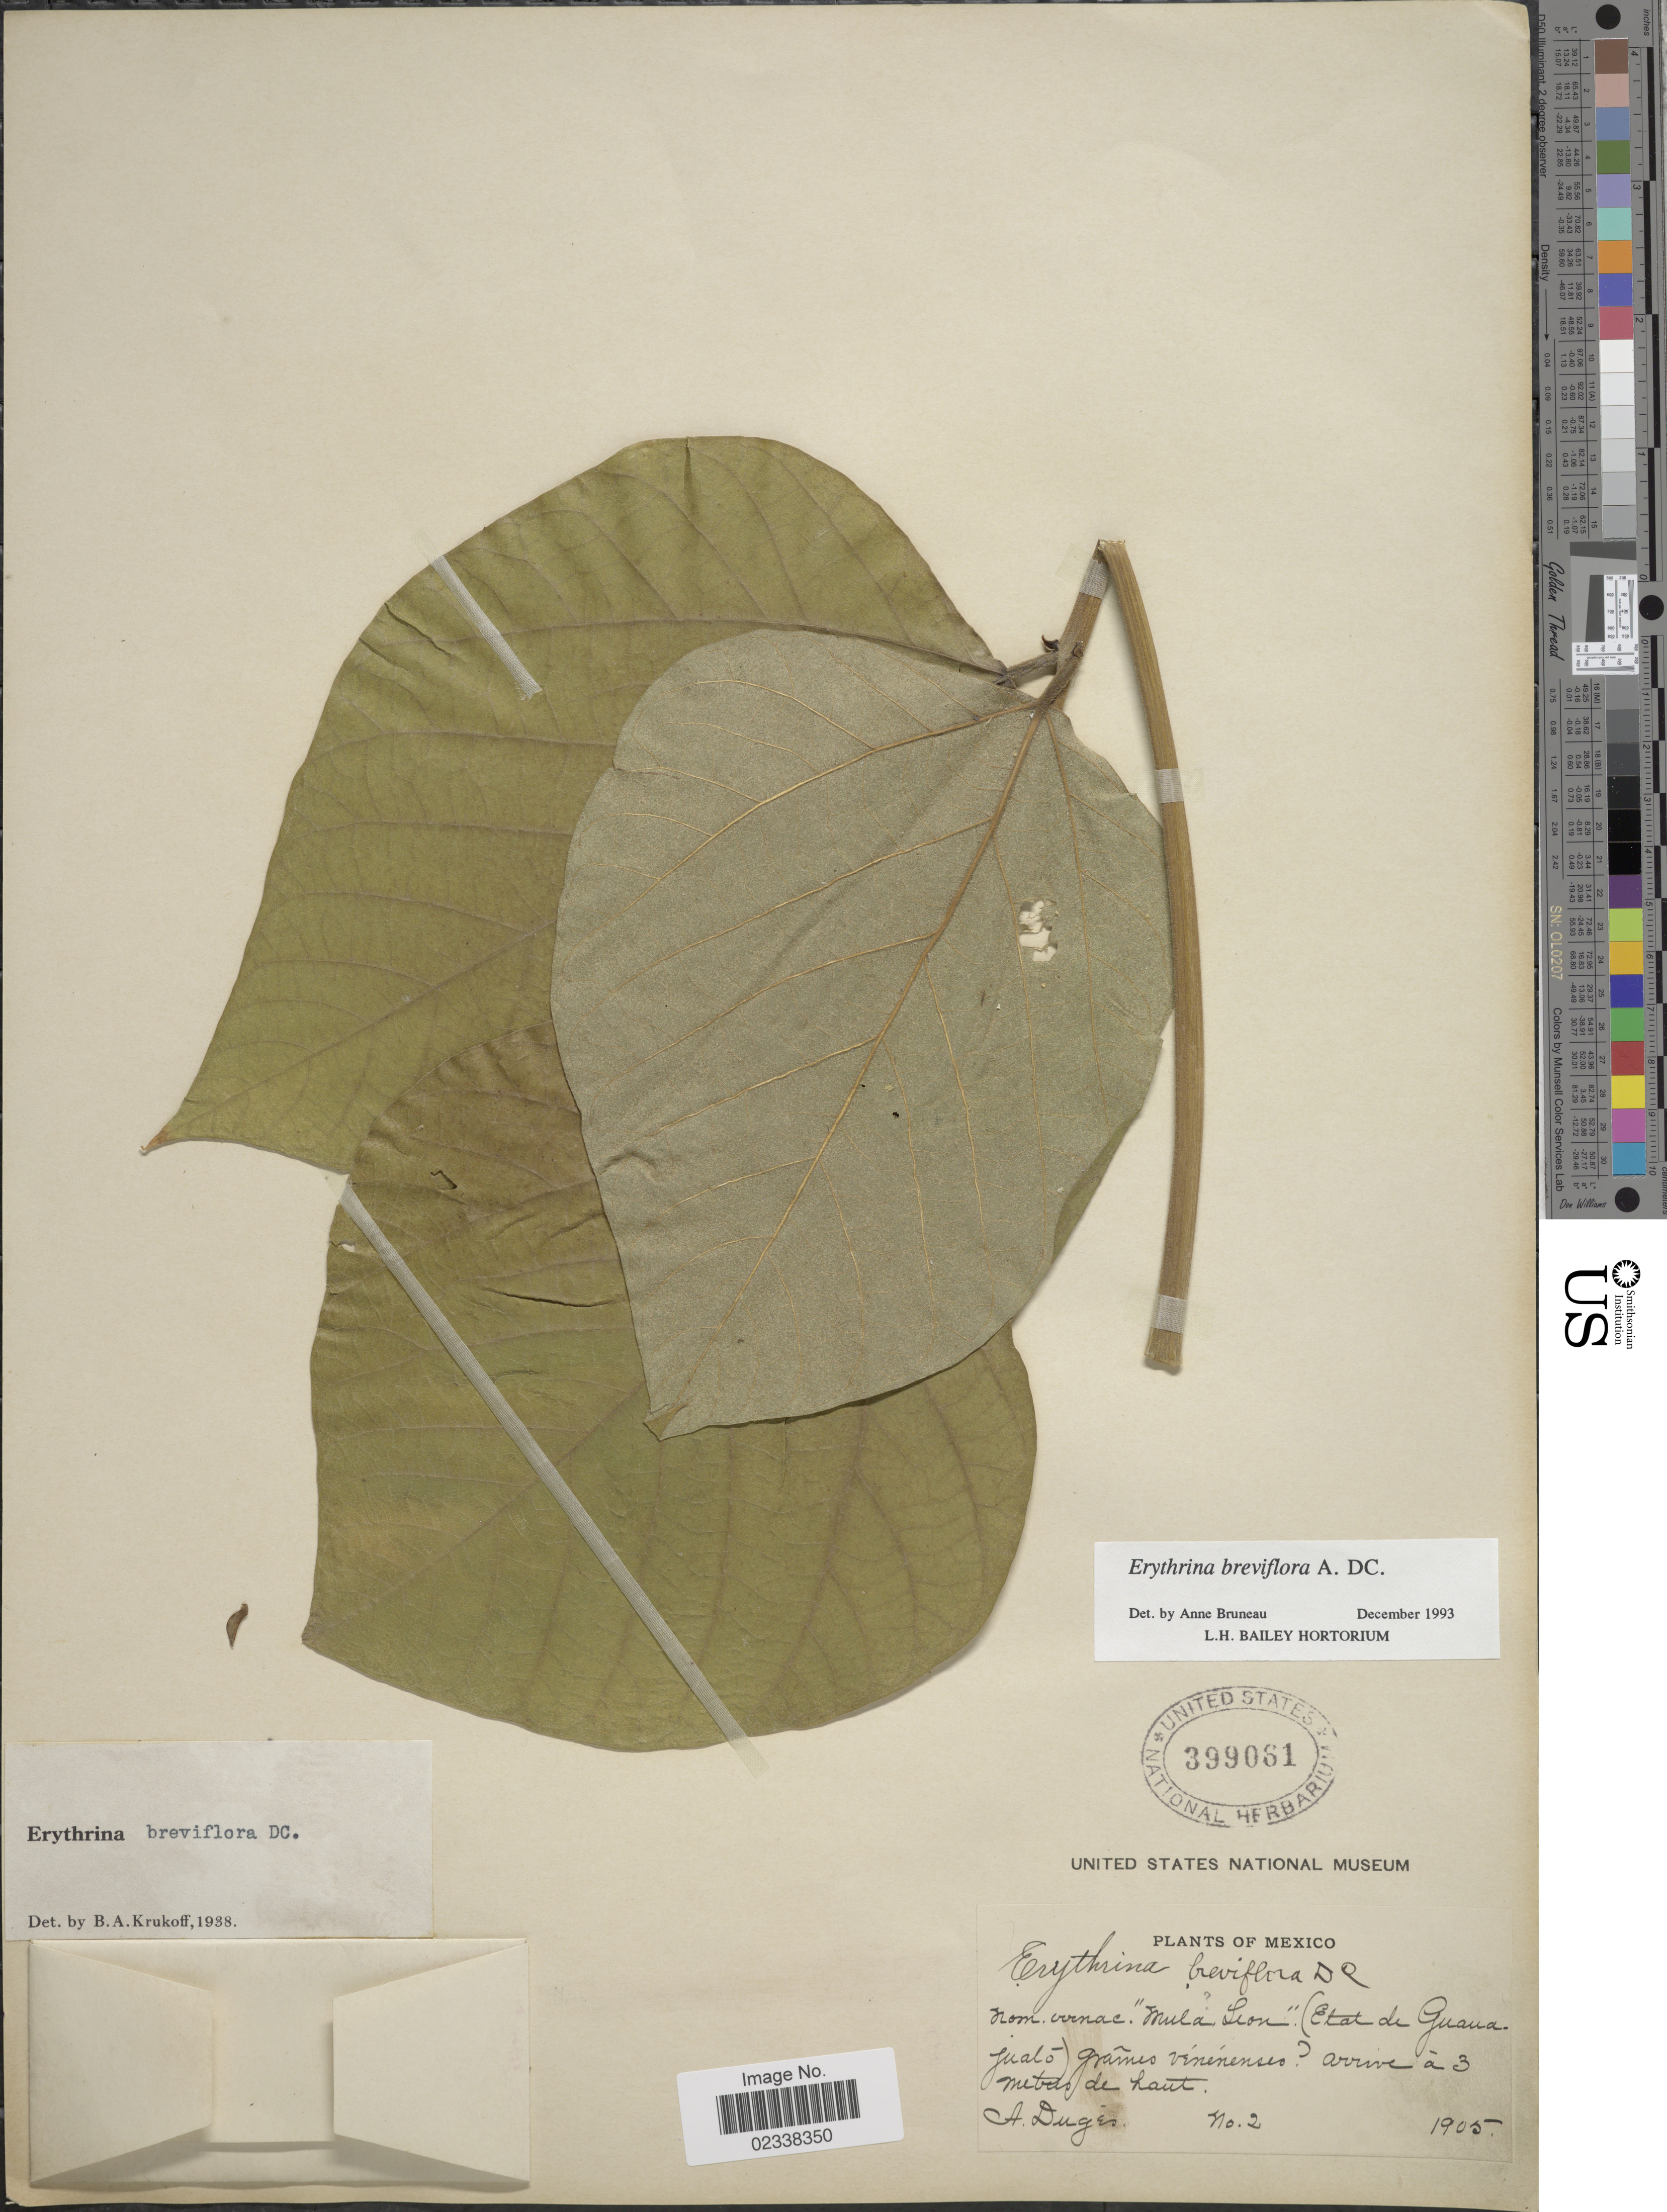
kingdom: Plantae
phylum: Tracheophyta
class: Magnoliopsida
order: Fabales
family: Fabaceae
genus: Erythrina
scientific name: Erythrina breviflora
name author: DC.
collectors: A. Duges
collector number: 2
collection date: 1905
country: Mexico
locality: Mula Leon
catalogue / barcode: US 399061